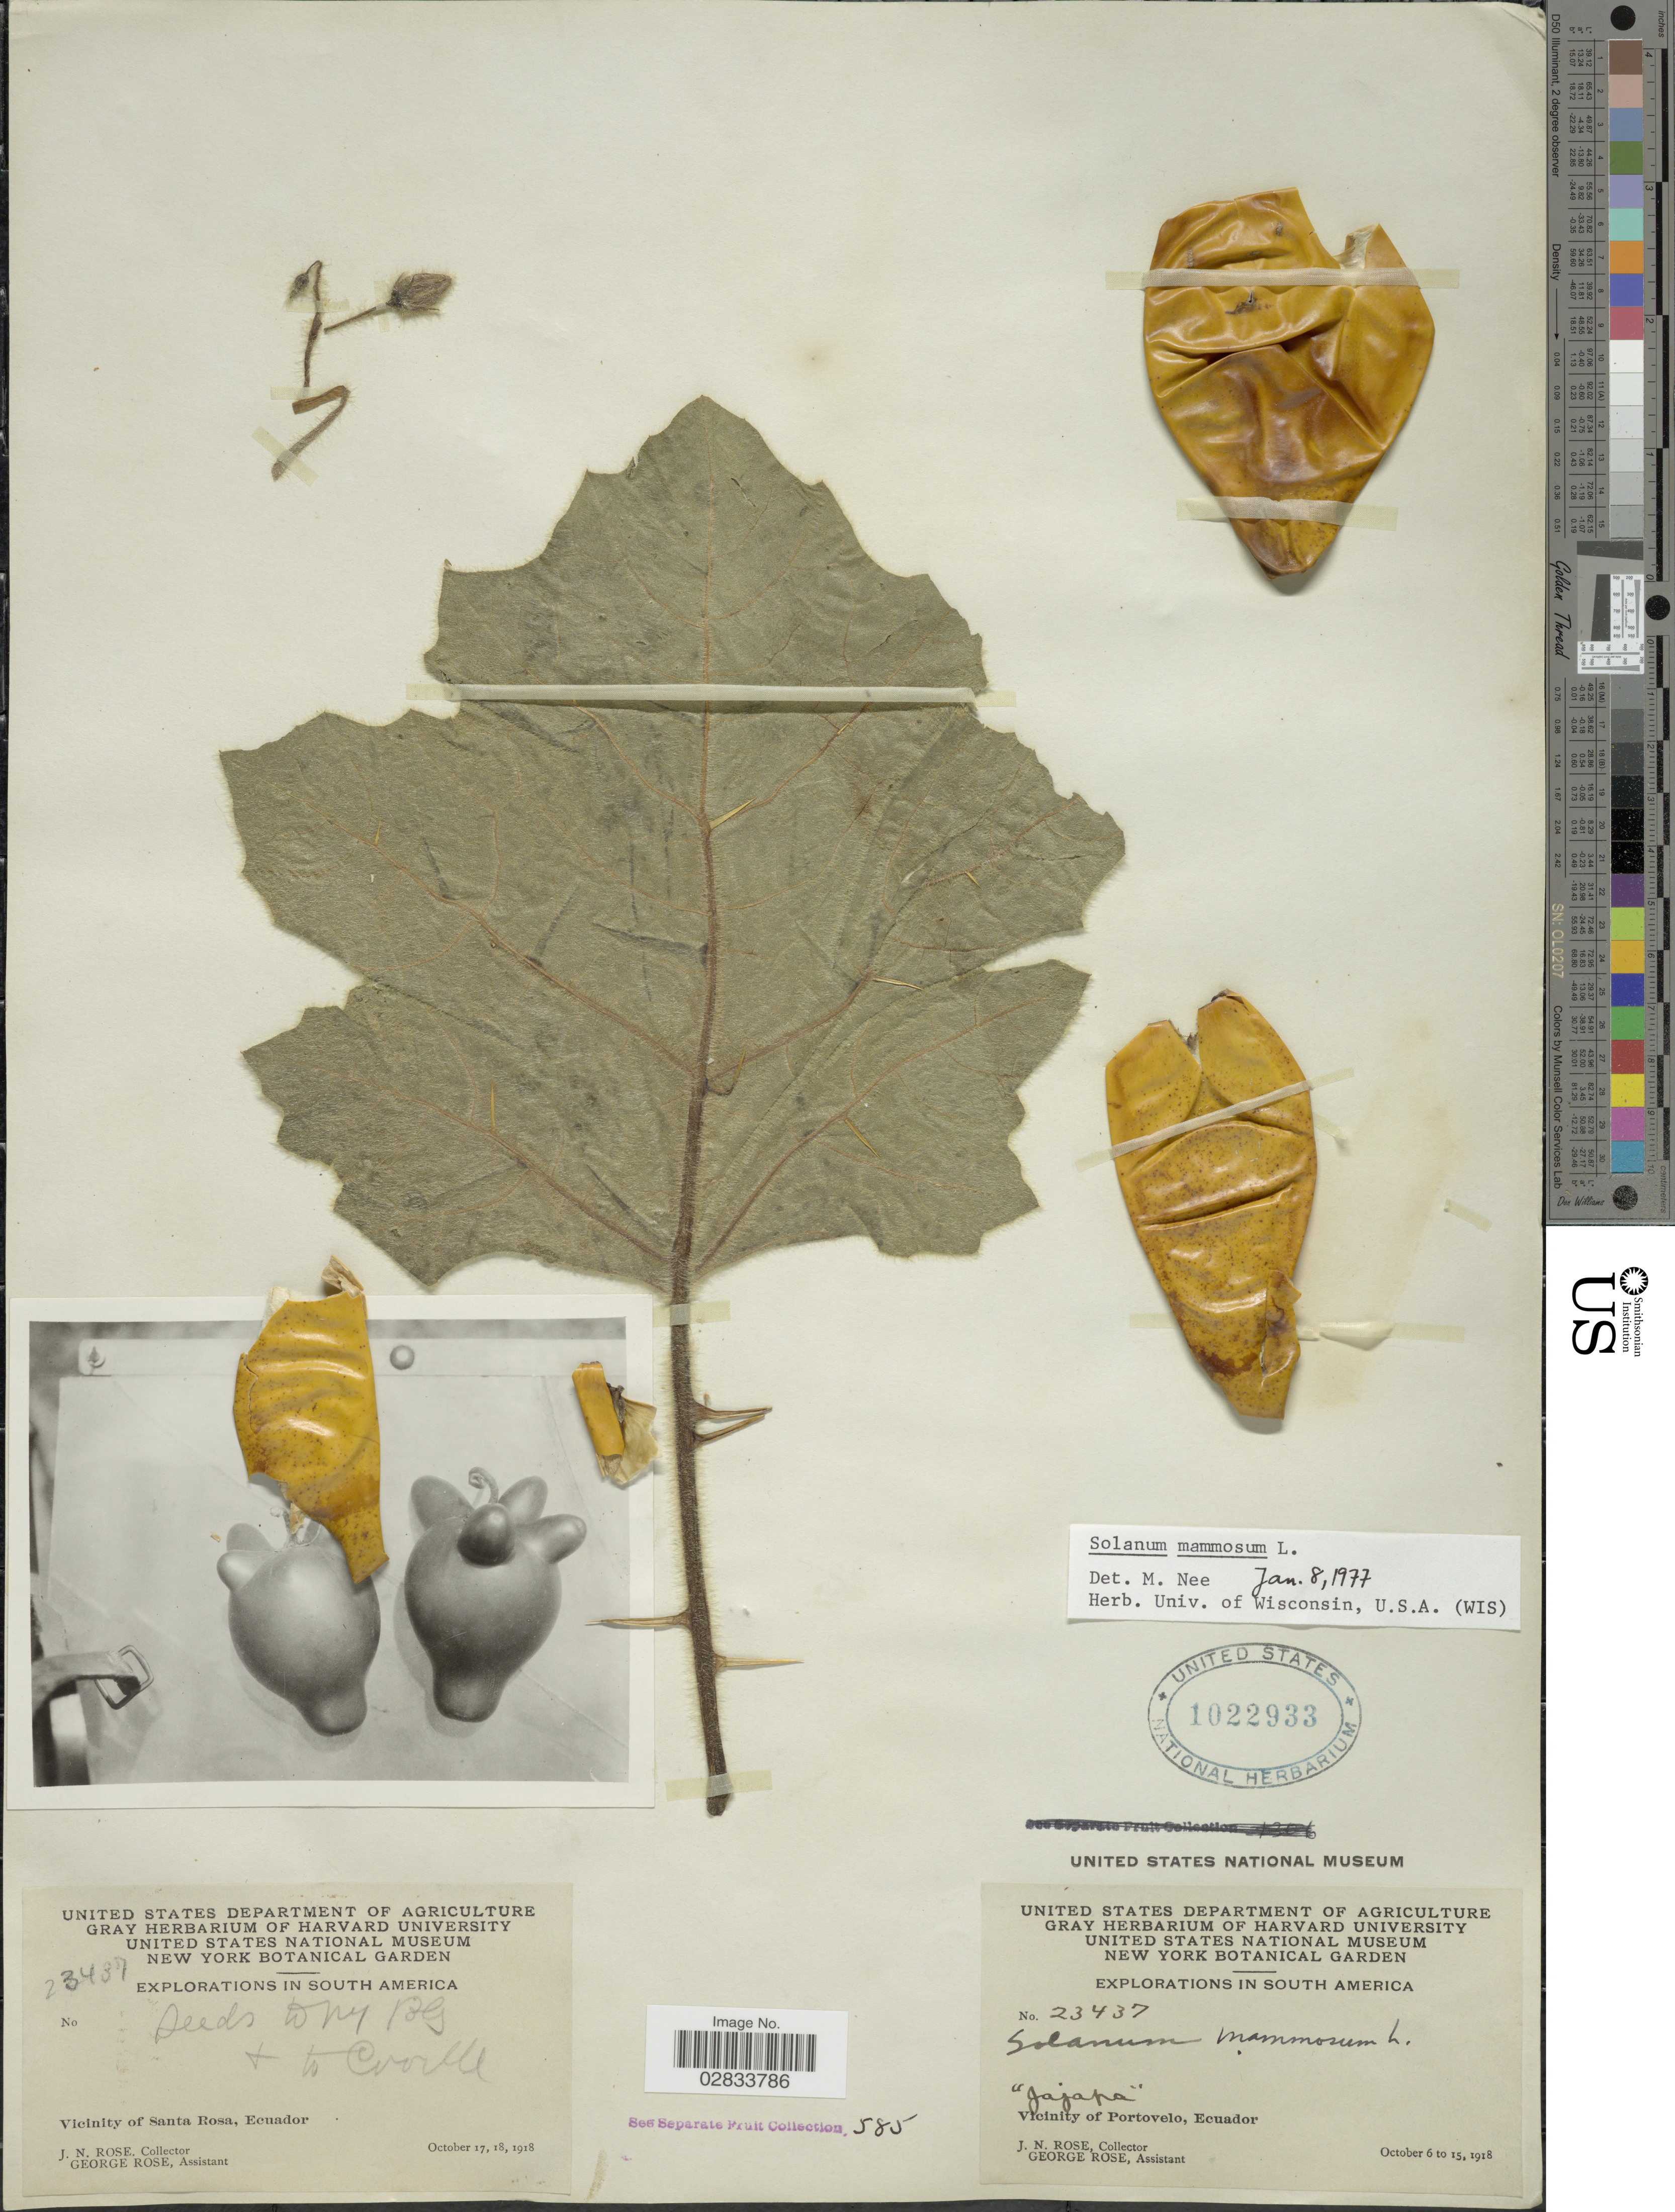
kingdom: Plantae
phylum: Tracheophyta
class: Magnoliopsida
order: Solanales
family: Solanaceae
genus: Solanum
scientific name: Solanum mammosum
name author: L.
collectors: J. N. Rose & G. Rose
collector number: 23437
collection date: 1918-10-06/1918-10-15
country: Ecuador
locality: Vicinity of Portovelo, Ecuador.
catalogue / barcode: US 1022933-2